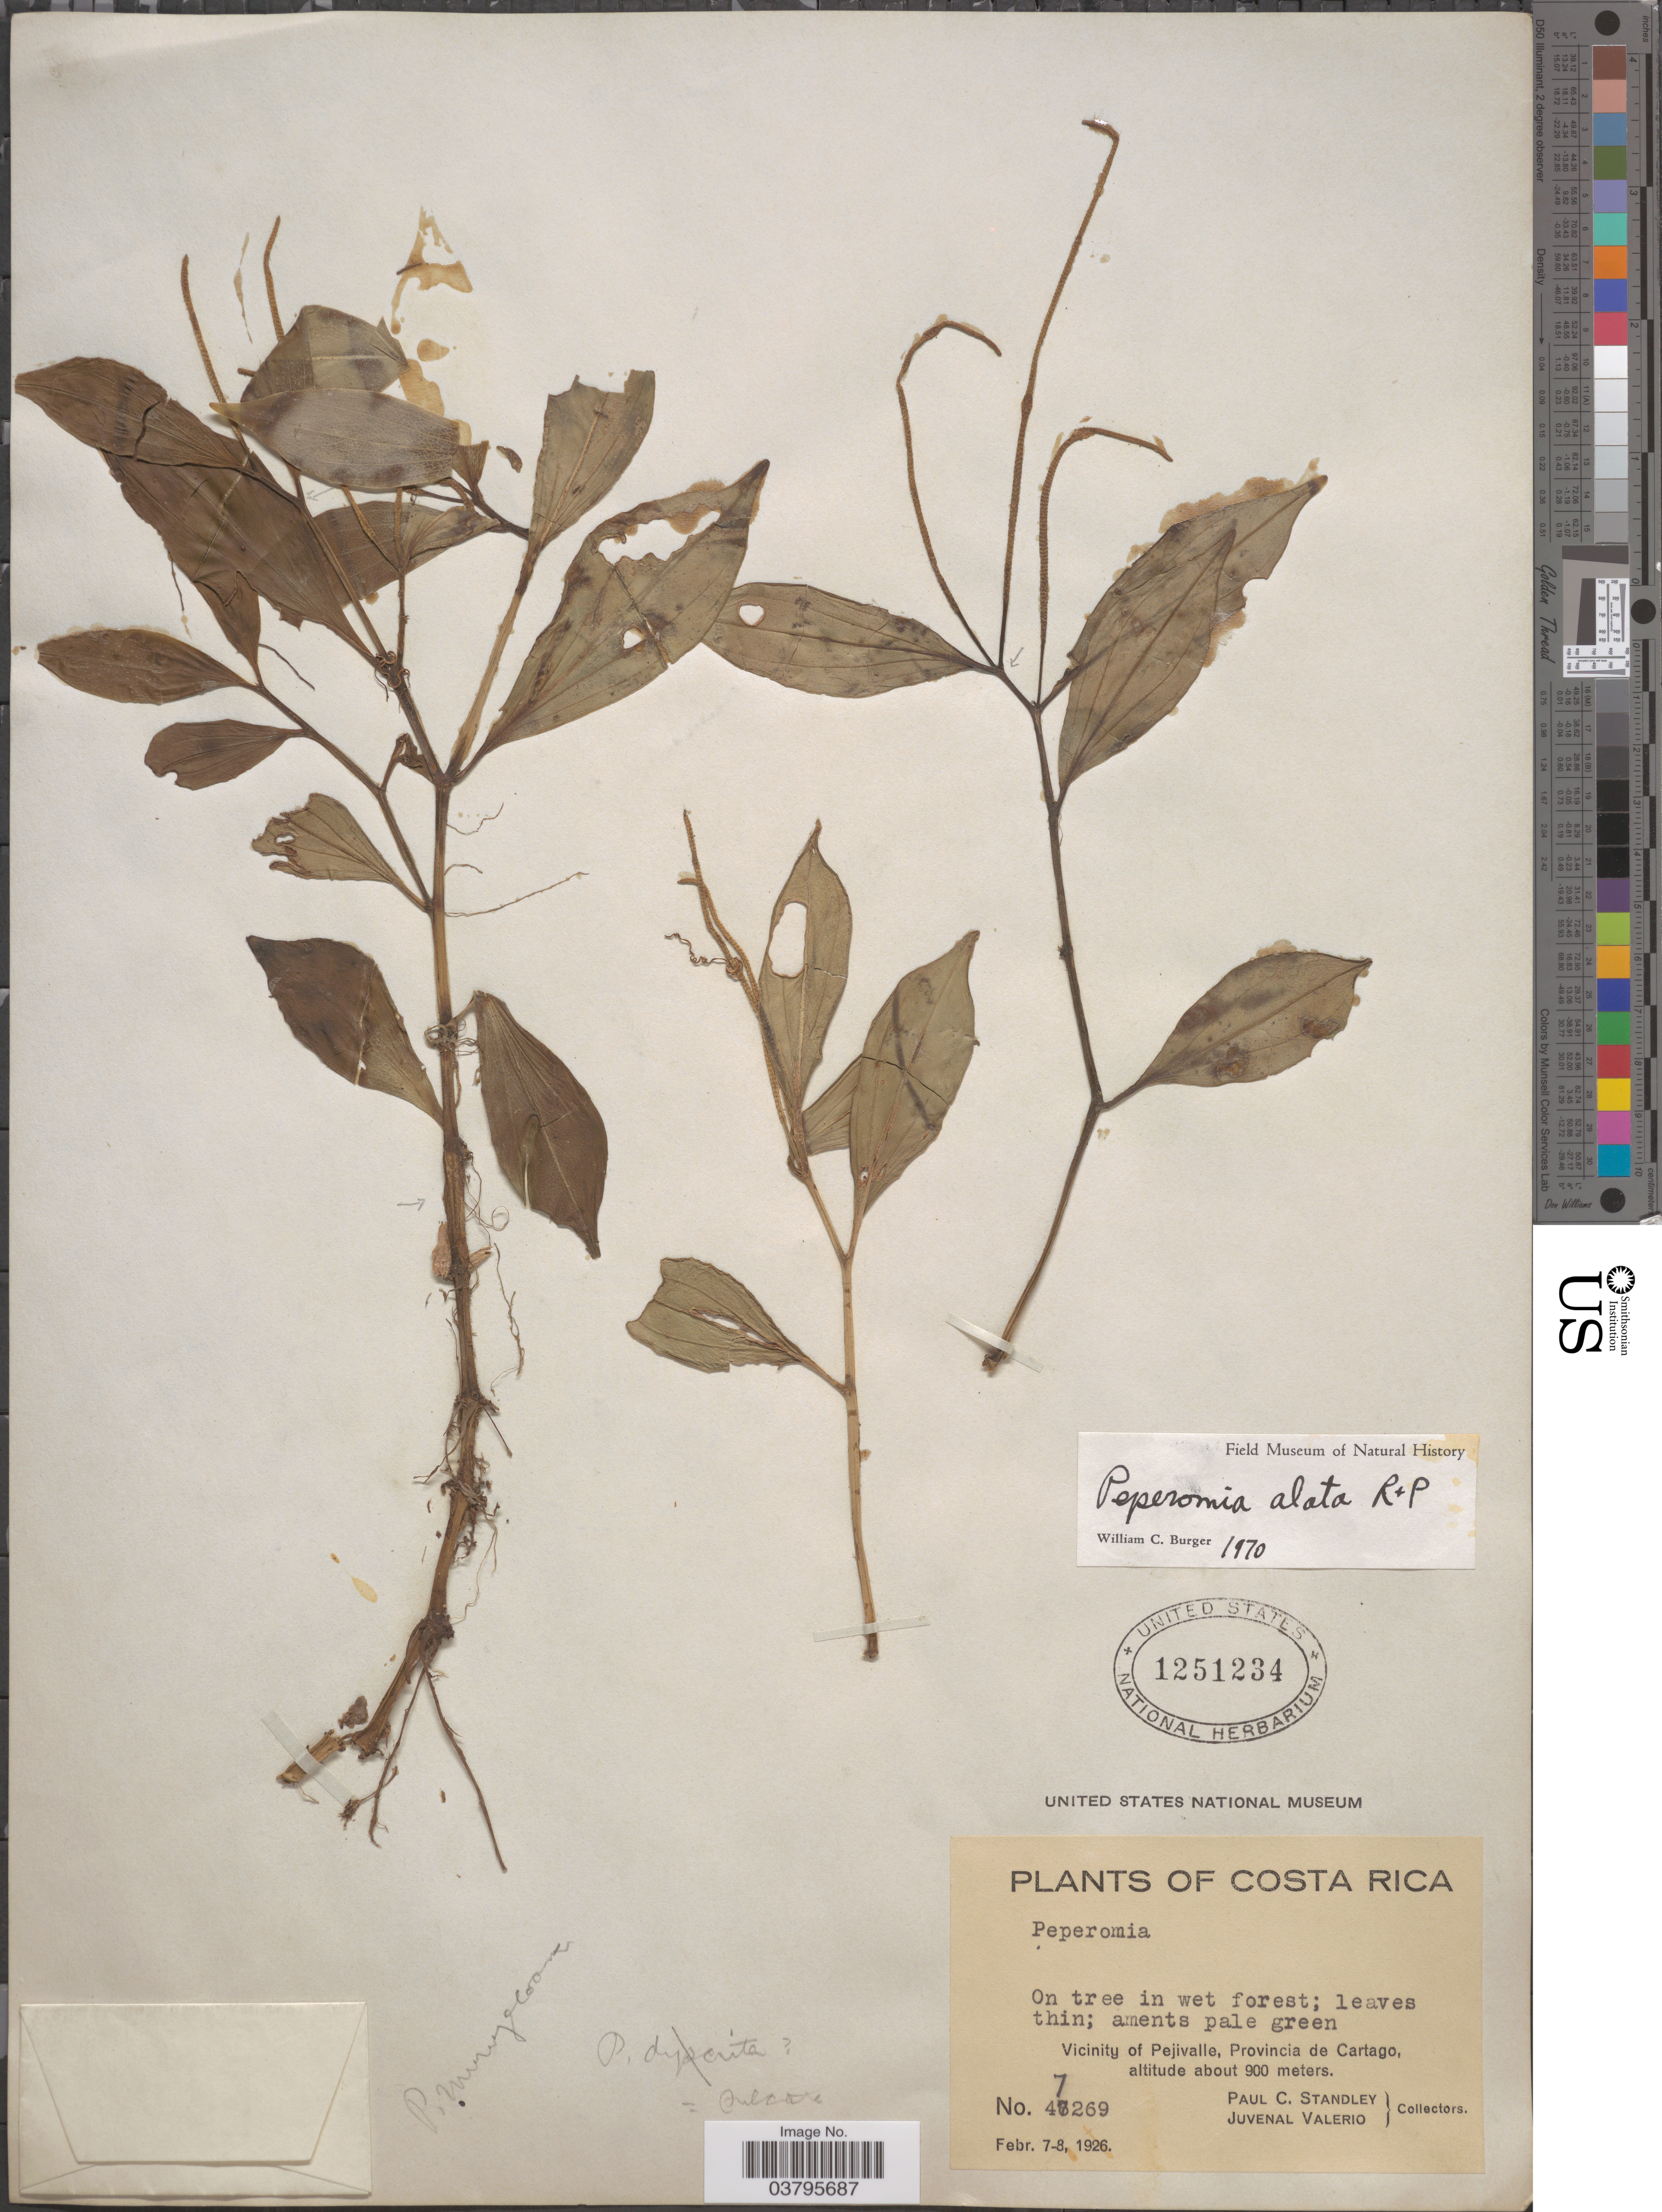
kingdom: Plantae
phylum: Tracheophyta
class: Magnoliopsida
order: Piperales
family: Piperaceae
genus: Peperomia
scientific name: Peperomia alata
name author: Ruiz & Pav.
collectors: P. C. Standley & J. Valerio R.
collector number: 47269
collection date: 1926-02-07/1926-02-08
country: Costa Rica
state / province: Cartago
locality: Vicinity of Pejivalle.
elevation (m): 900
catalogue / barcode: US 1251234